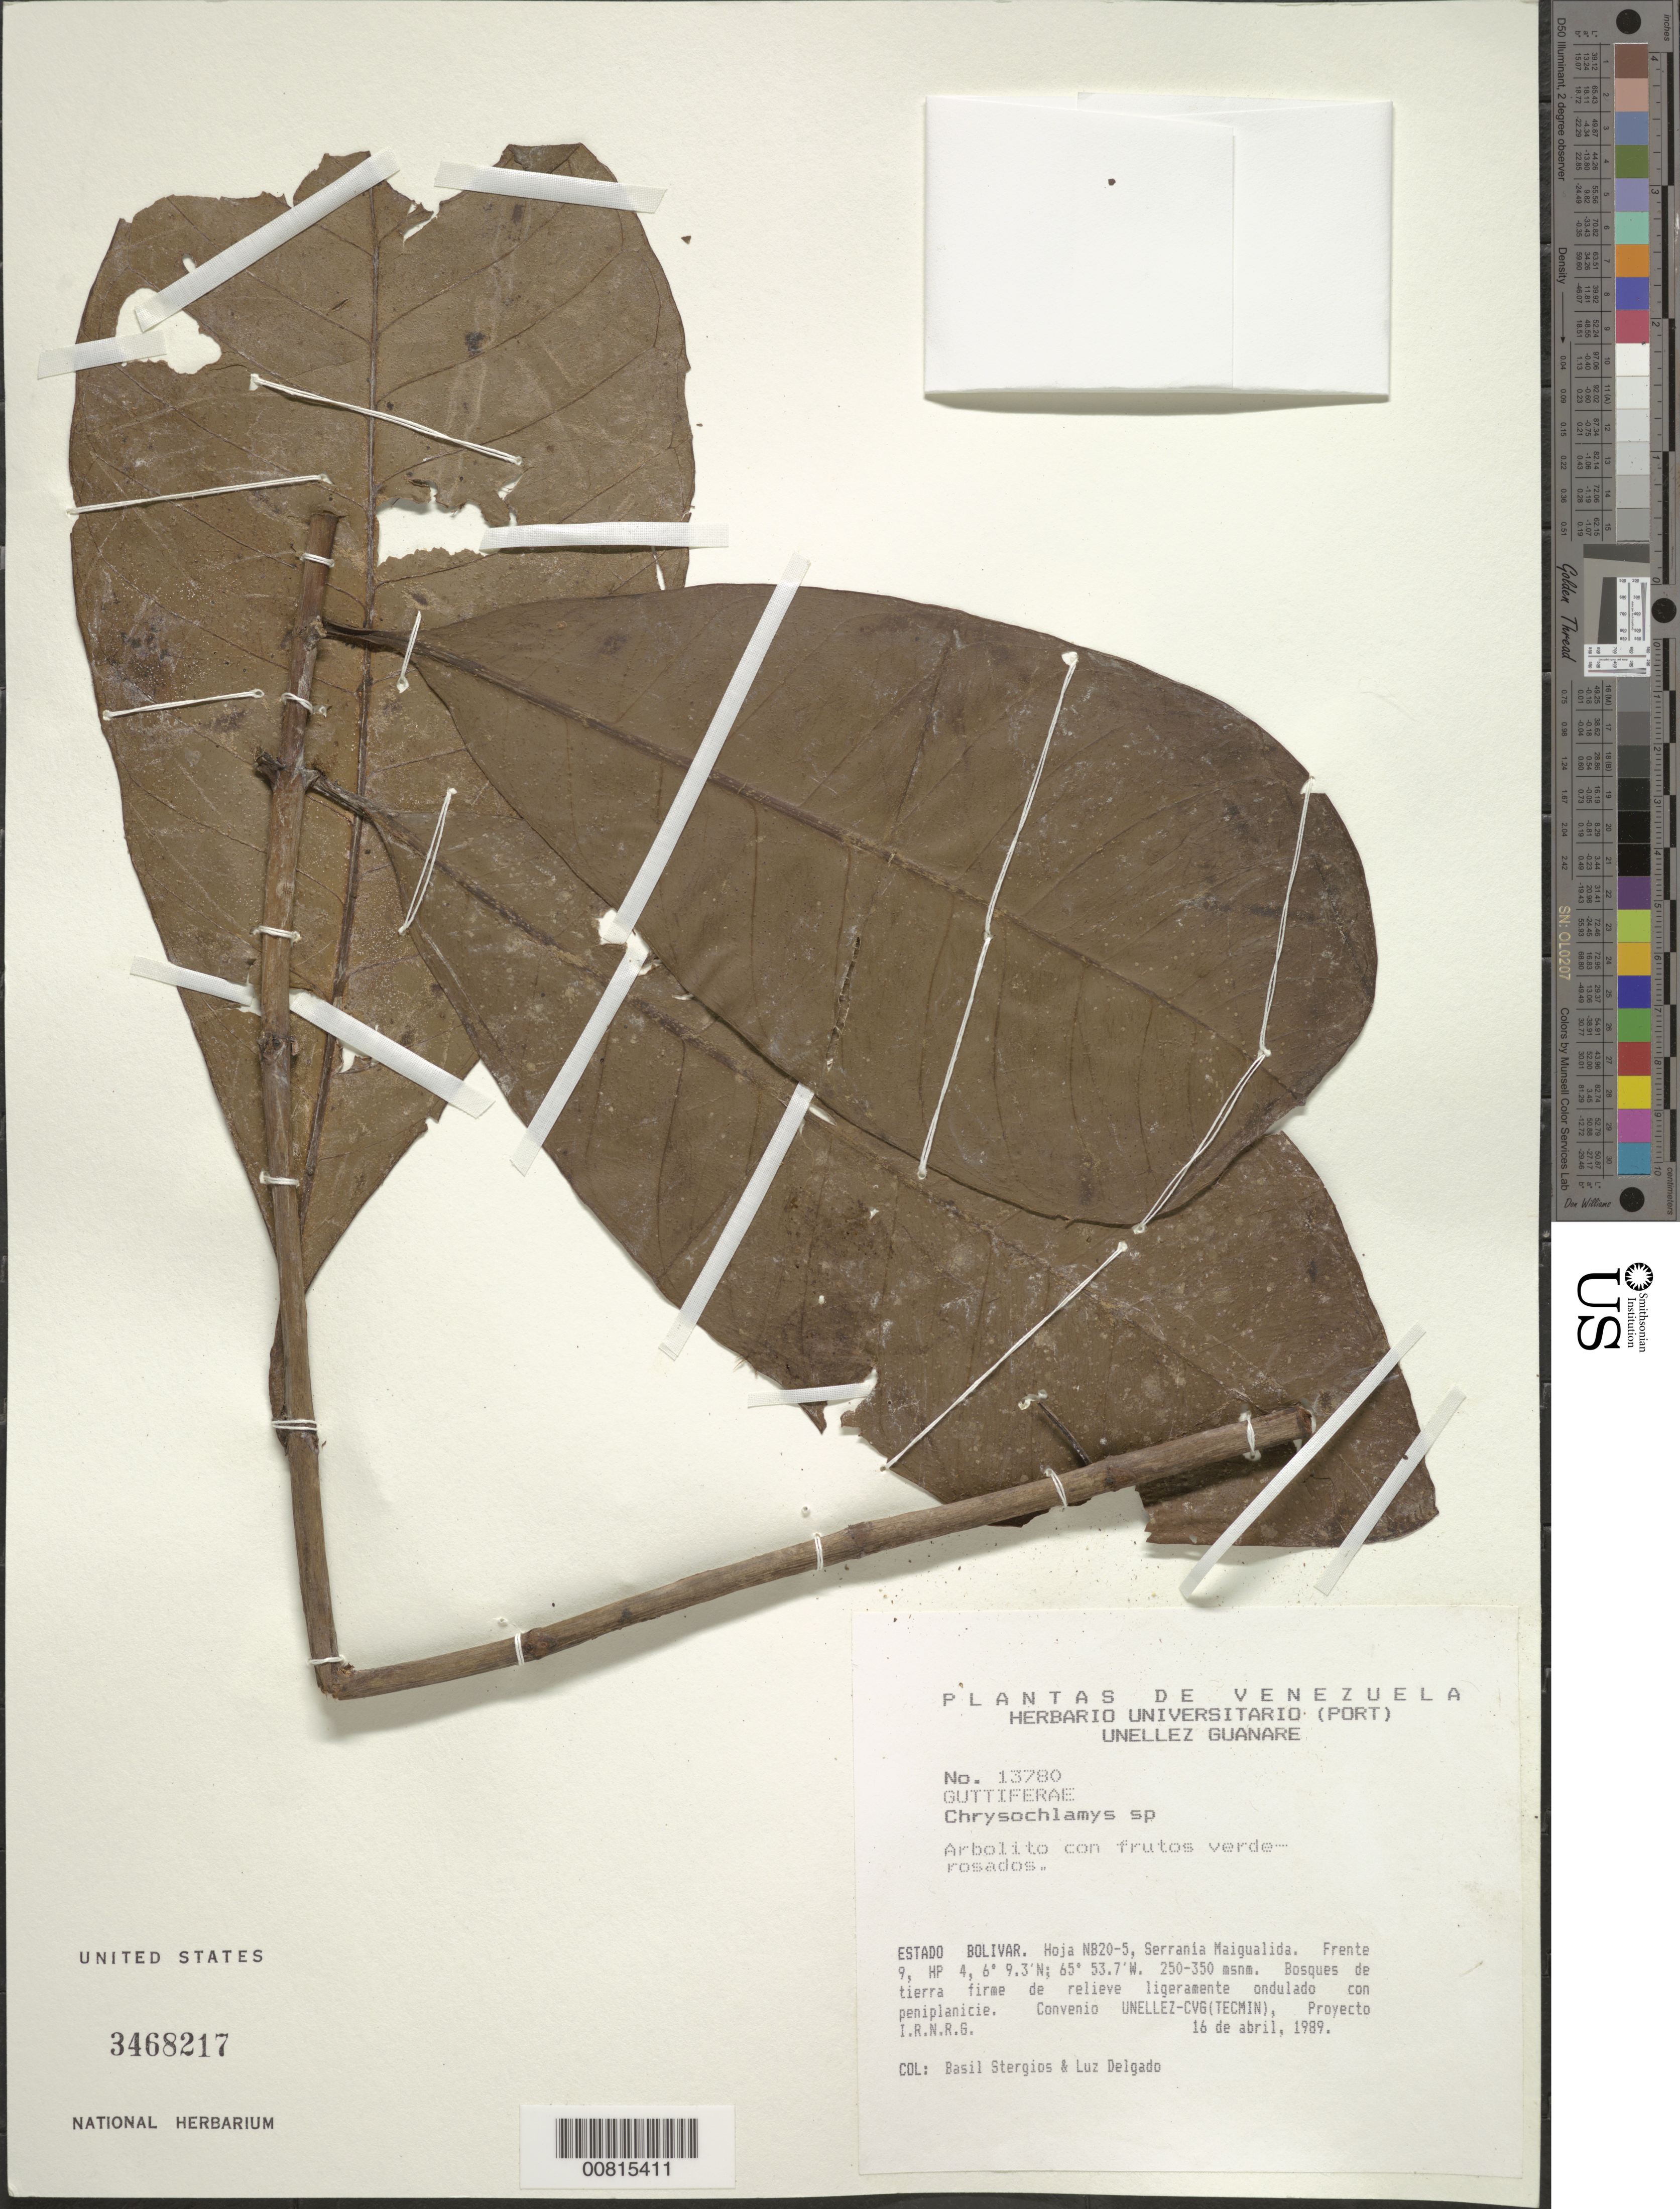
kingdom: Plantae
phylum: Tracheophyta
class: Magnoliopsida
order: Malpighiales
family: Clusiaceae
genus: Chrysochlamys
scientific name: Chrysochlamys sp.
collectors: B. G. Stergios & L. Delgado V.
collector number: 13780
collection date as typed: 16-Apr-89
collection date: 1989-04-16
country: Venezuela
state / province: Bolívar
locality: Serrania Maigualida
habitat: Bosque de tierra firme de relieve ligeramente ondulado con peniplanicie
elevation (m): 250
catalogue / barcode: US 3468217